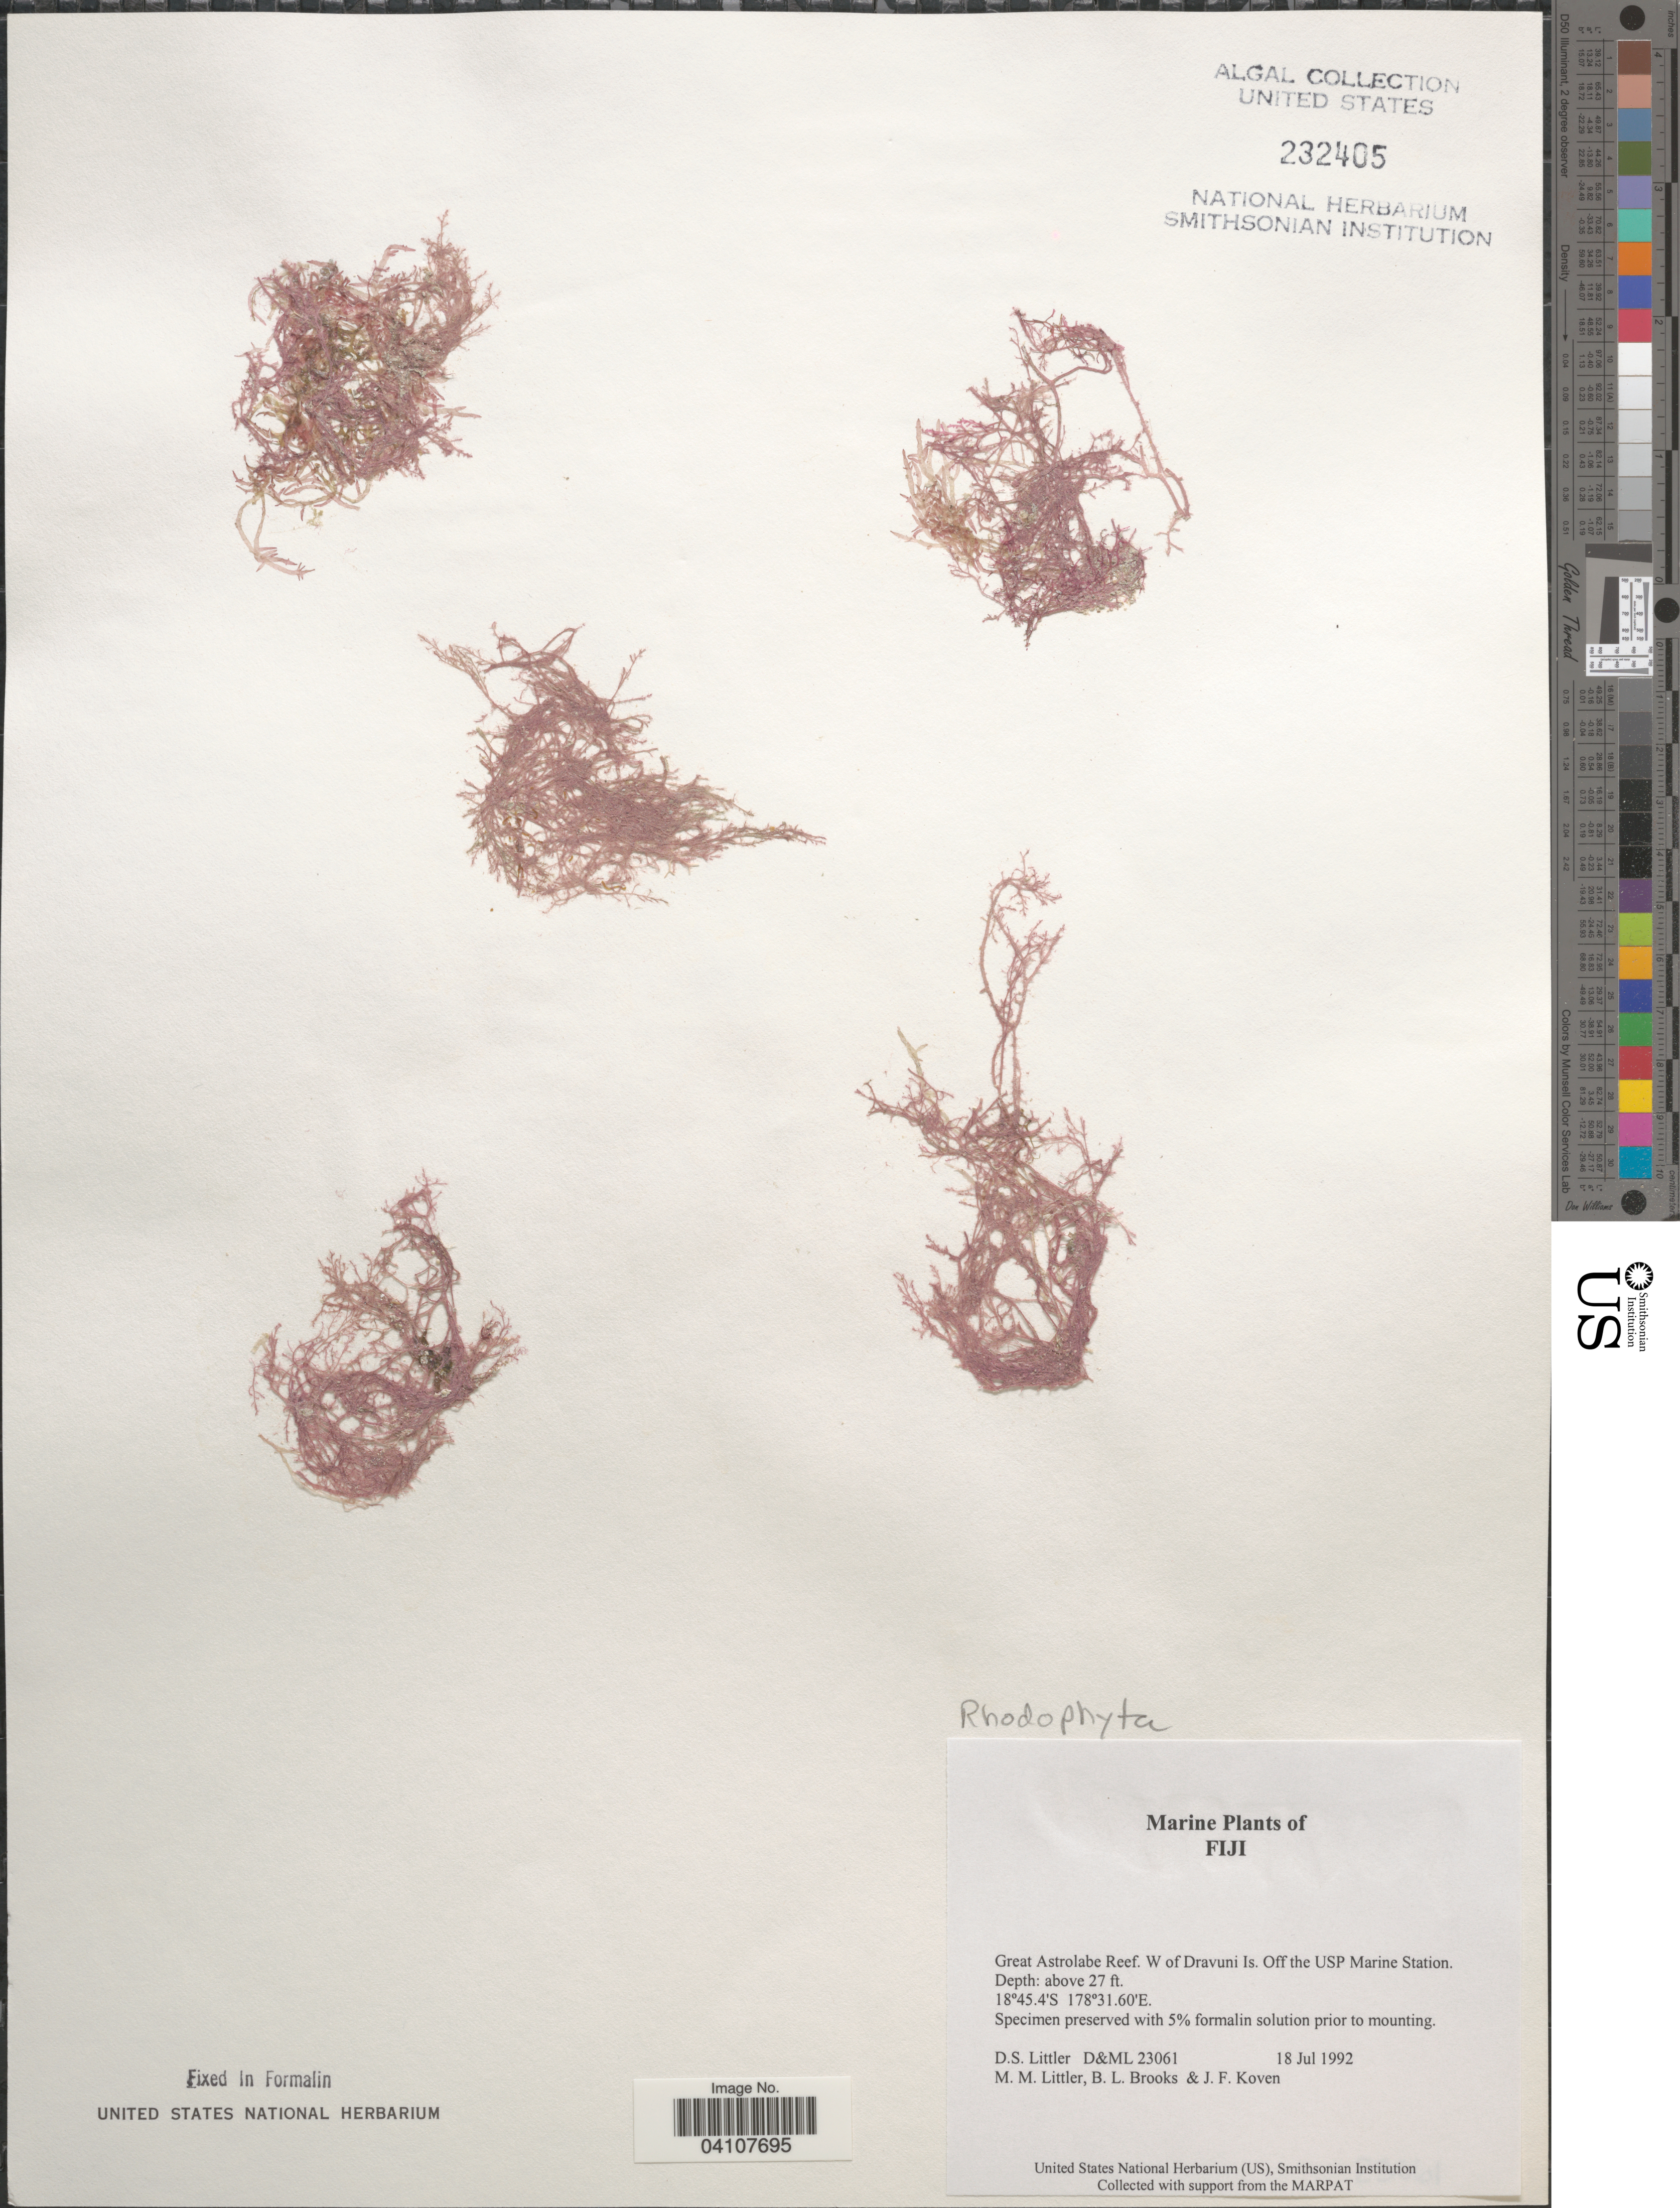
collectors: D. S. Littler, B. Brooks & J. Koven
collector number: D&ML23061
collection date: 1992-07-18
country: Fiji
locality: Great Astrolabe Reef. W of Dravuni Is. Off the USP Marine Station.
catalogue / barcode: US 232405